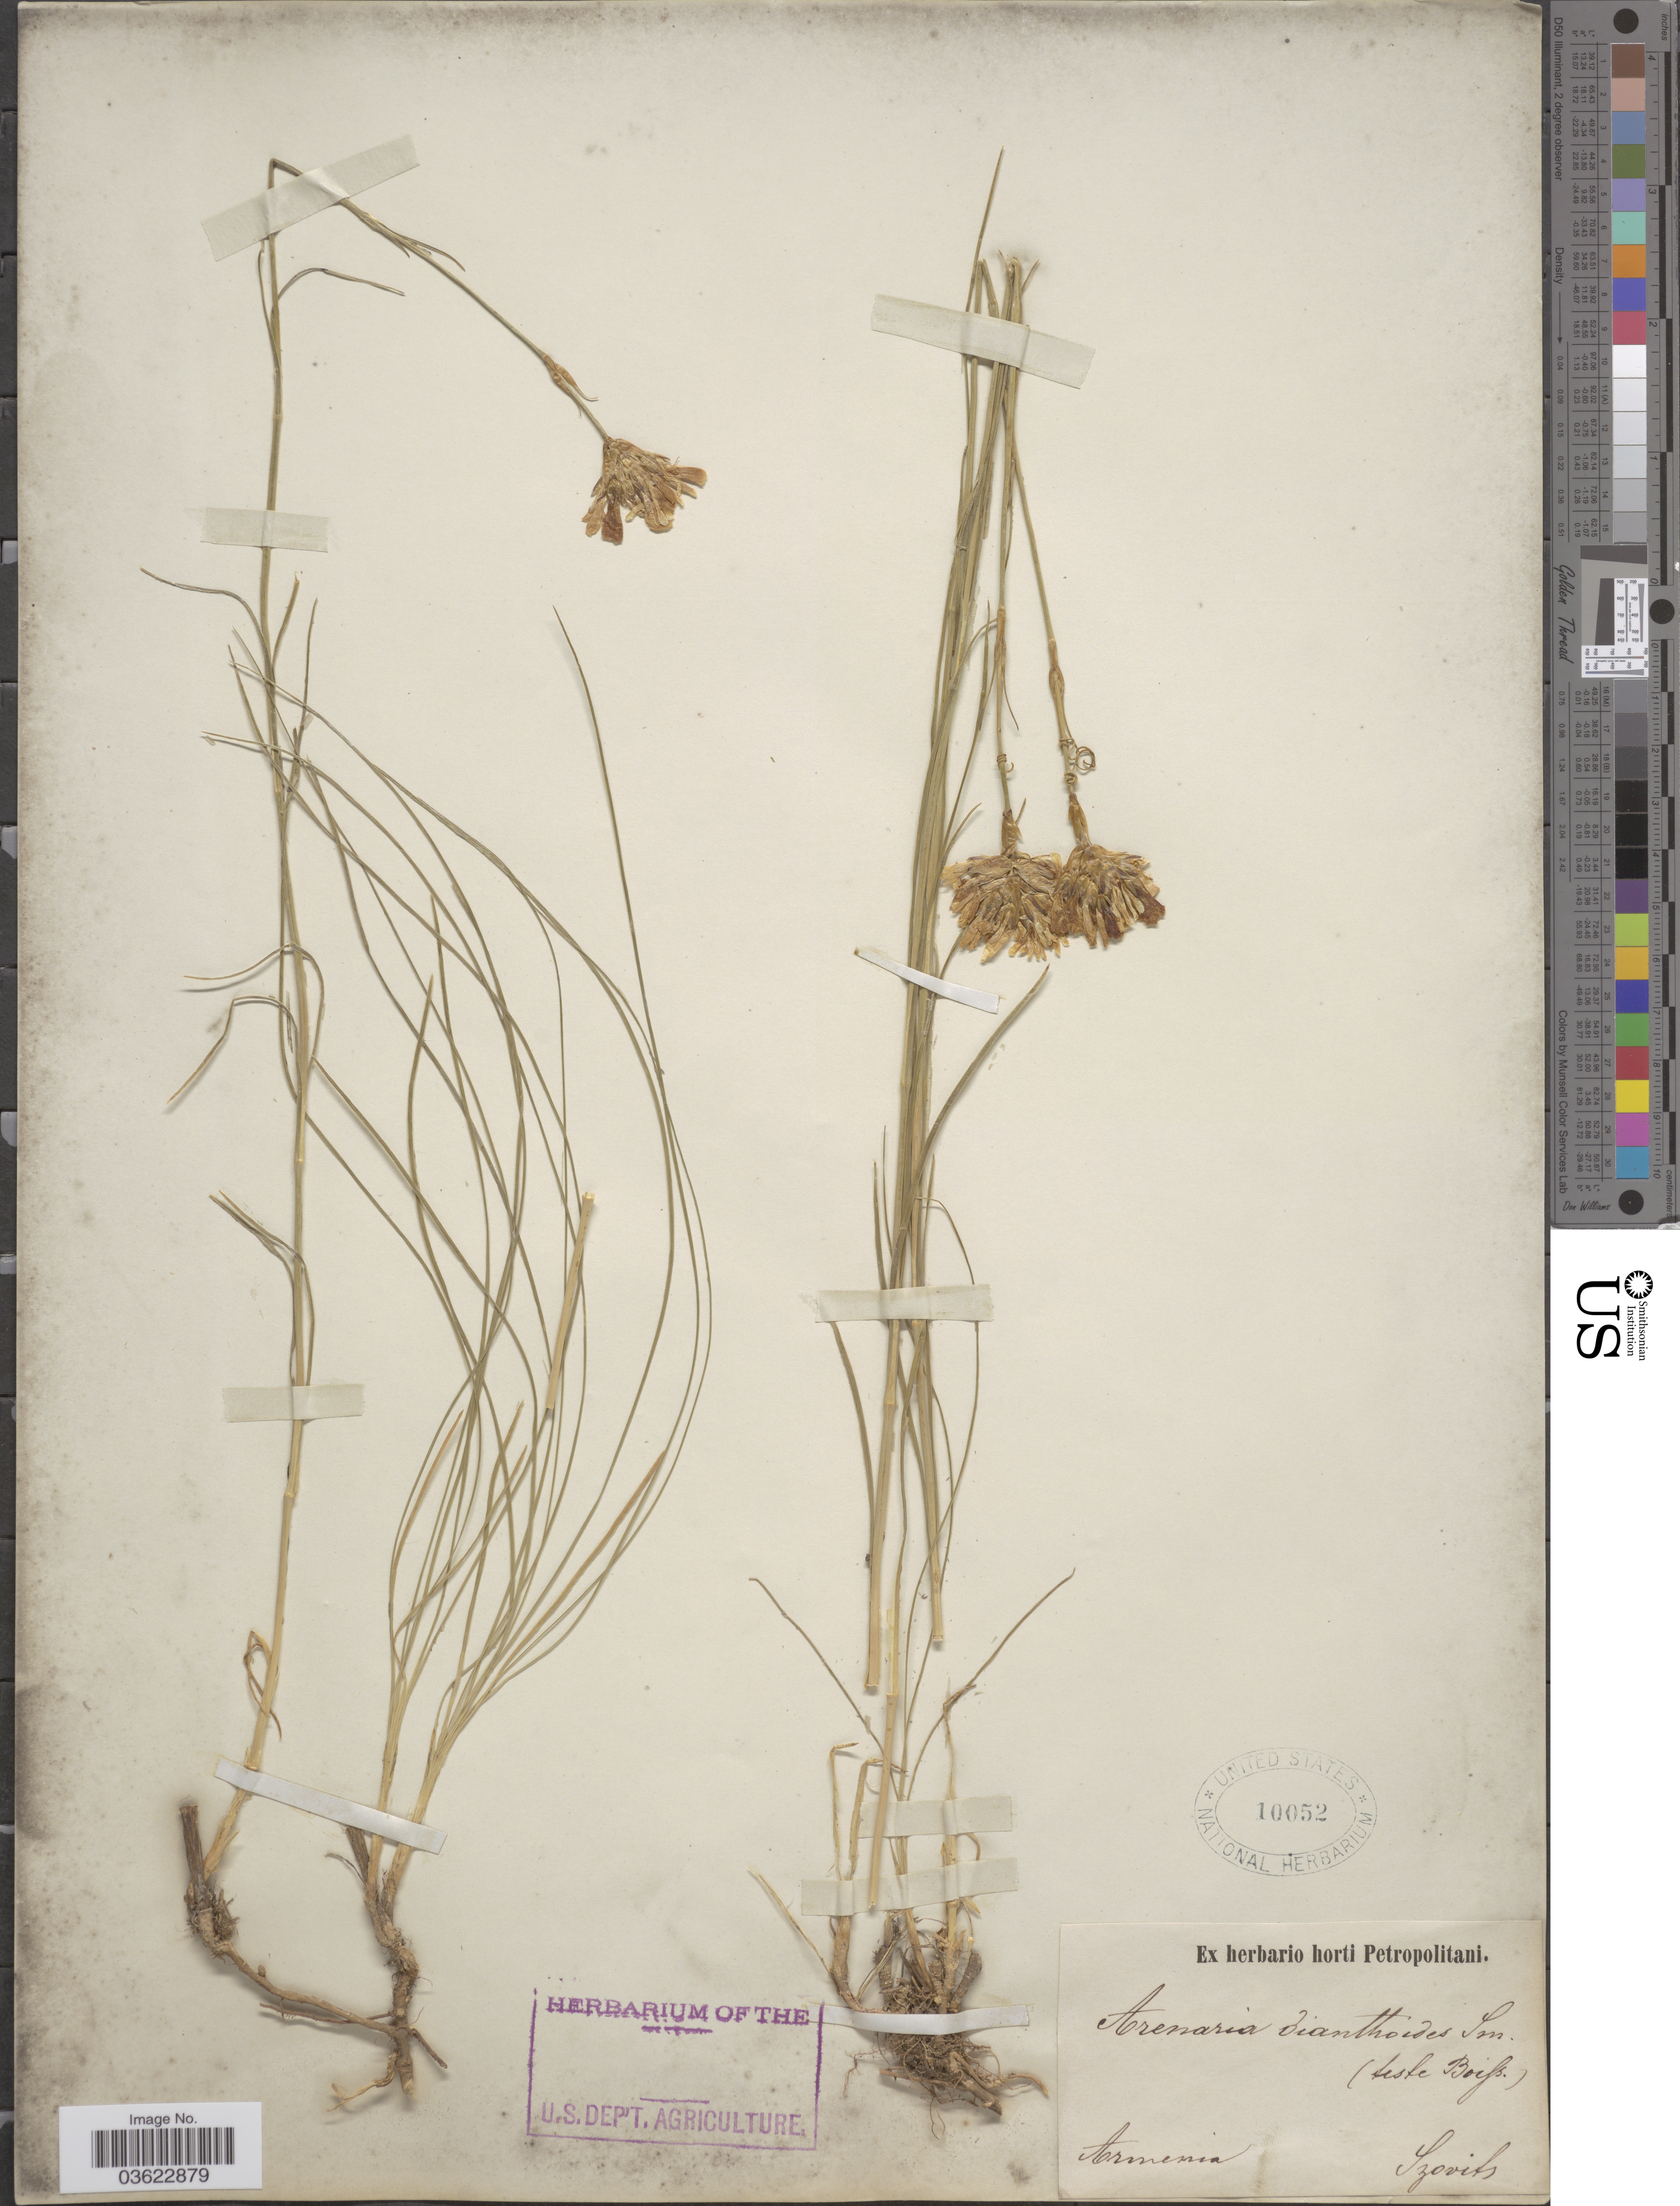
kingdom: Plantae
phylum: Tracheophyta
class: Magnoliopsida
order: Caryophyllales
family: Caryophyllaceae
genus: Eremogone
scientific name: Eremogone dianthoides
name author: (Sm.) Ikonn.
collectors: Szovits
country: Armenia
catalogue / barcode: US 10052